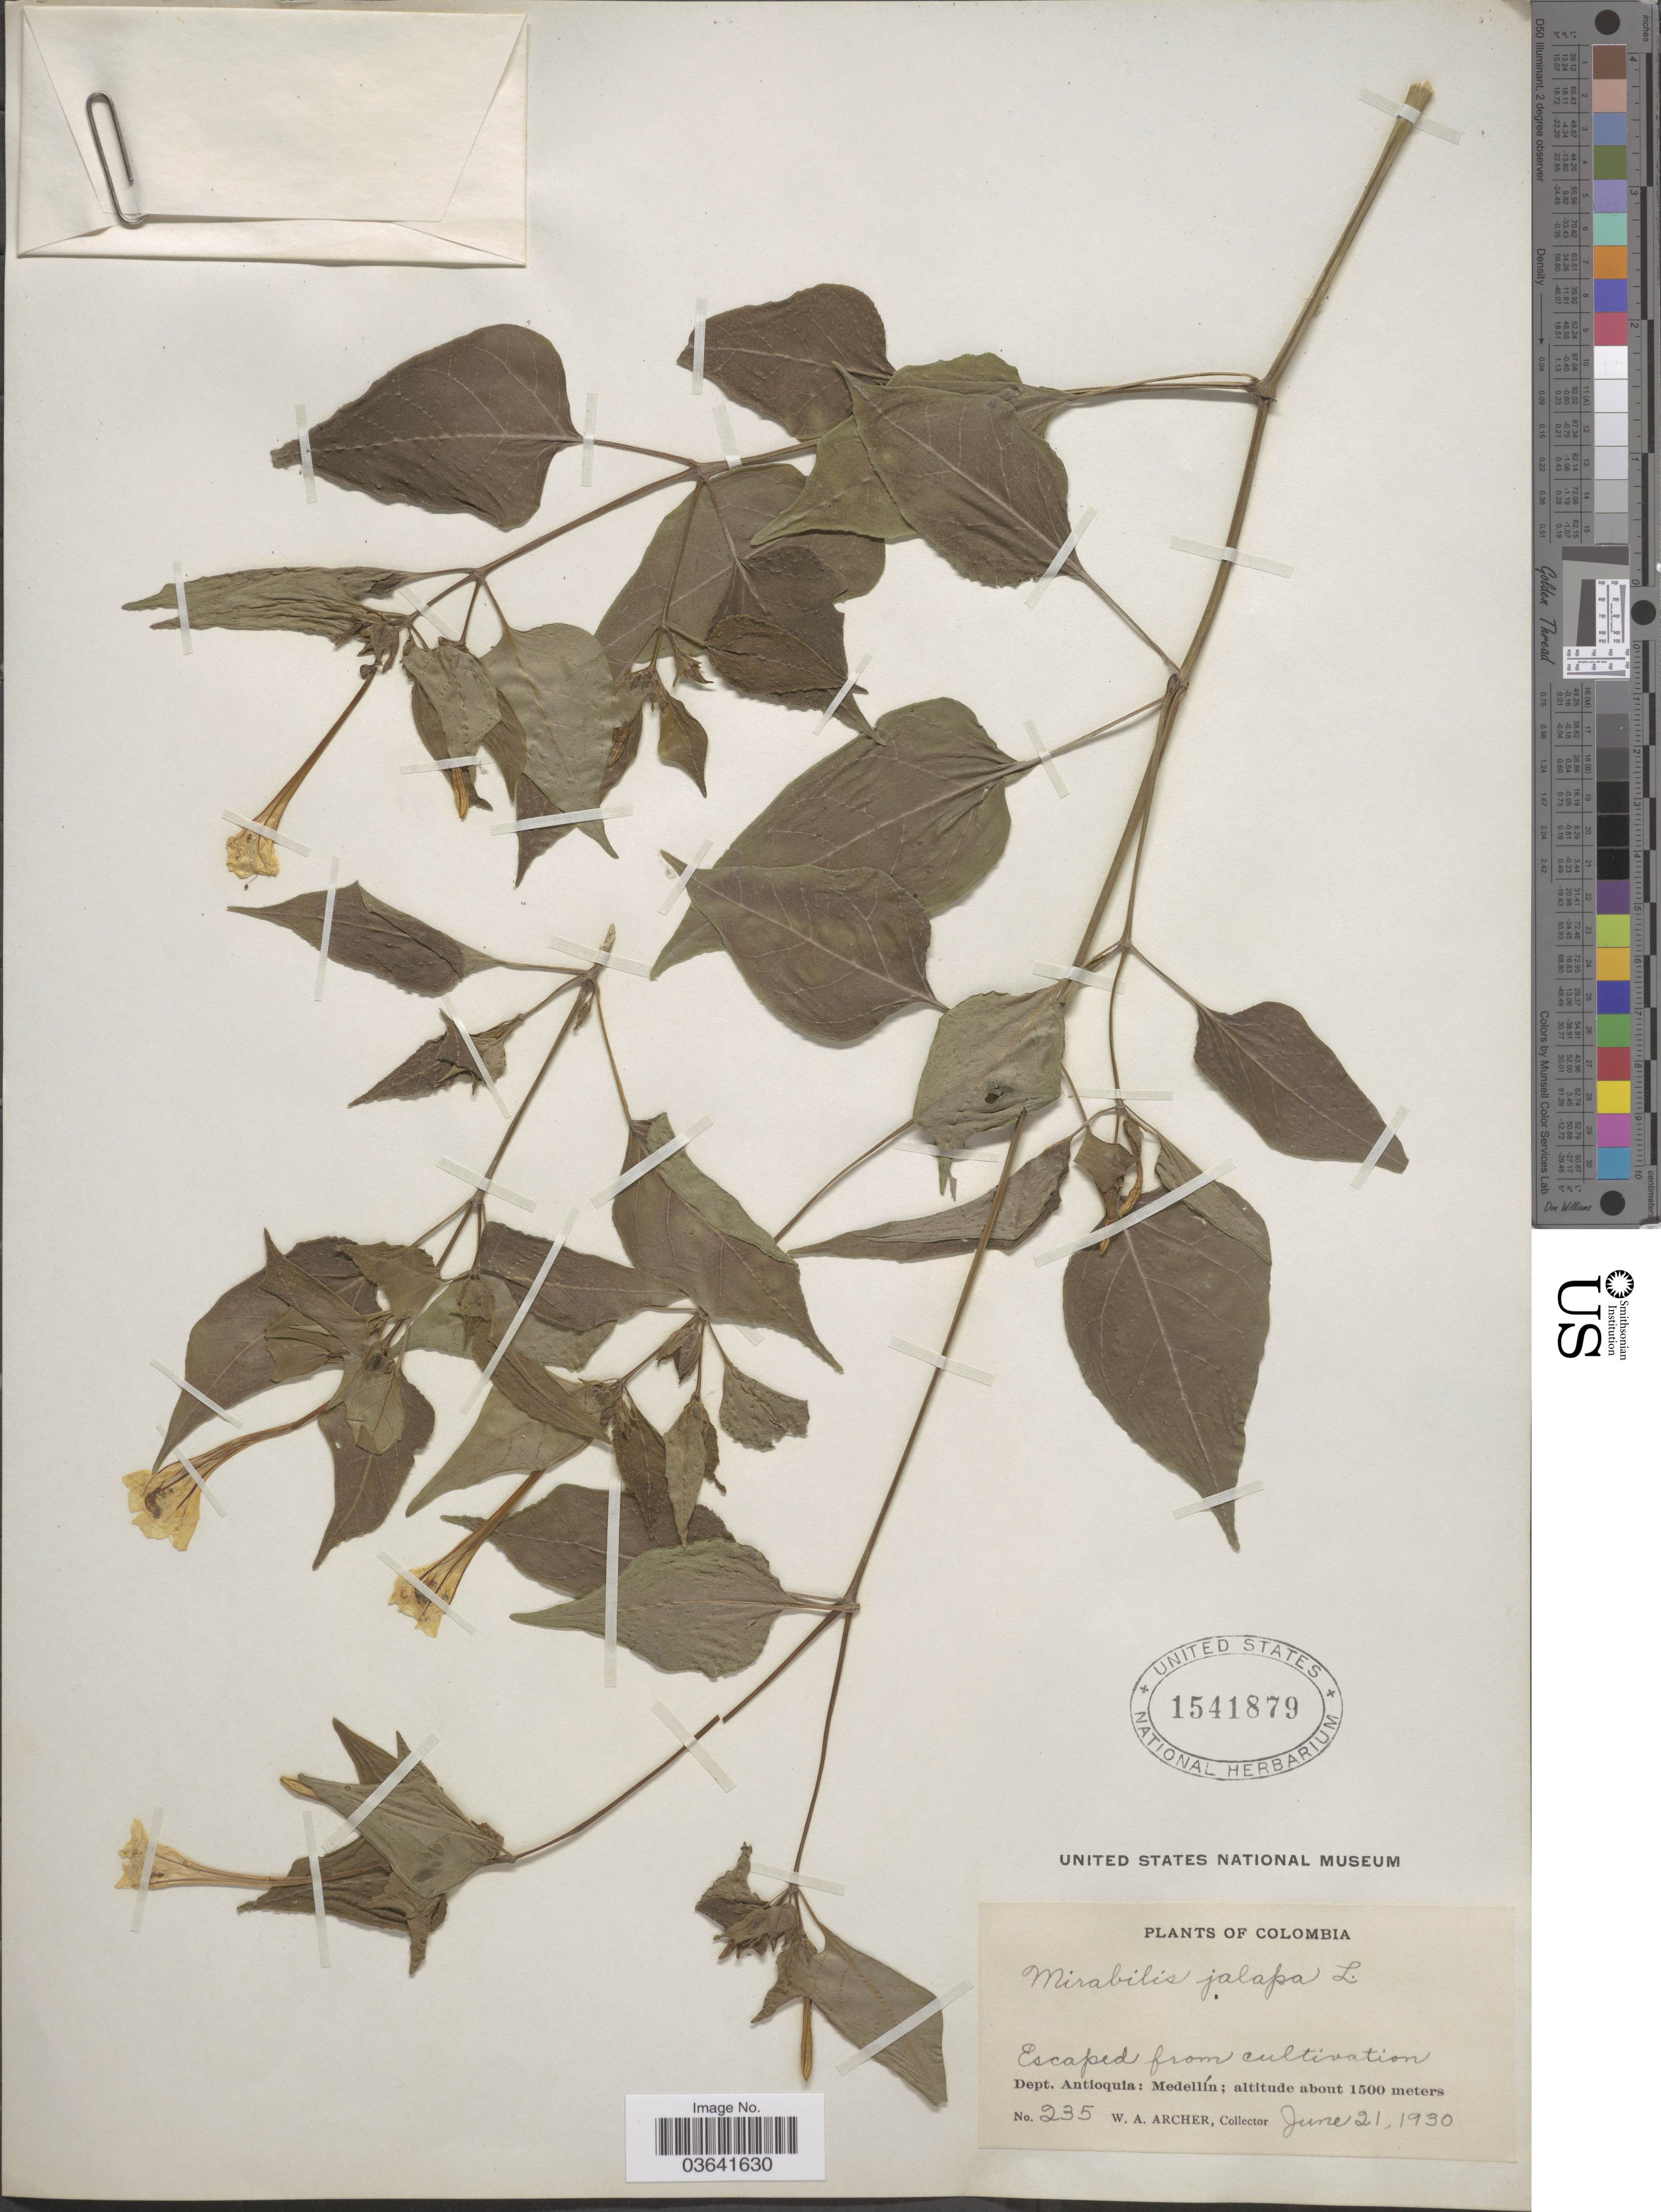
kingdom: Plantae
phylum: Tracheophyta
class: Magnoliopsida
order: Caryophyllales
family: Nyctaginaceae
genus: Mirabilis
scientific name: Mirabilis jalapa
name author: L.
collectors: W. Archer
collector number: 235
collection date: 1930-06-21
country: Colombia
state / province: Antioquia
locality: Dept. Antioquia: Medellín.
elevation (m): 1500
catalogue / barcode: US 1541879